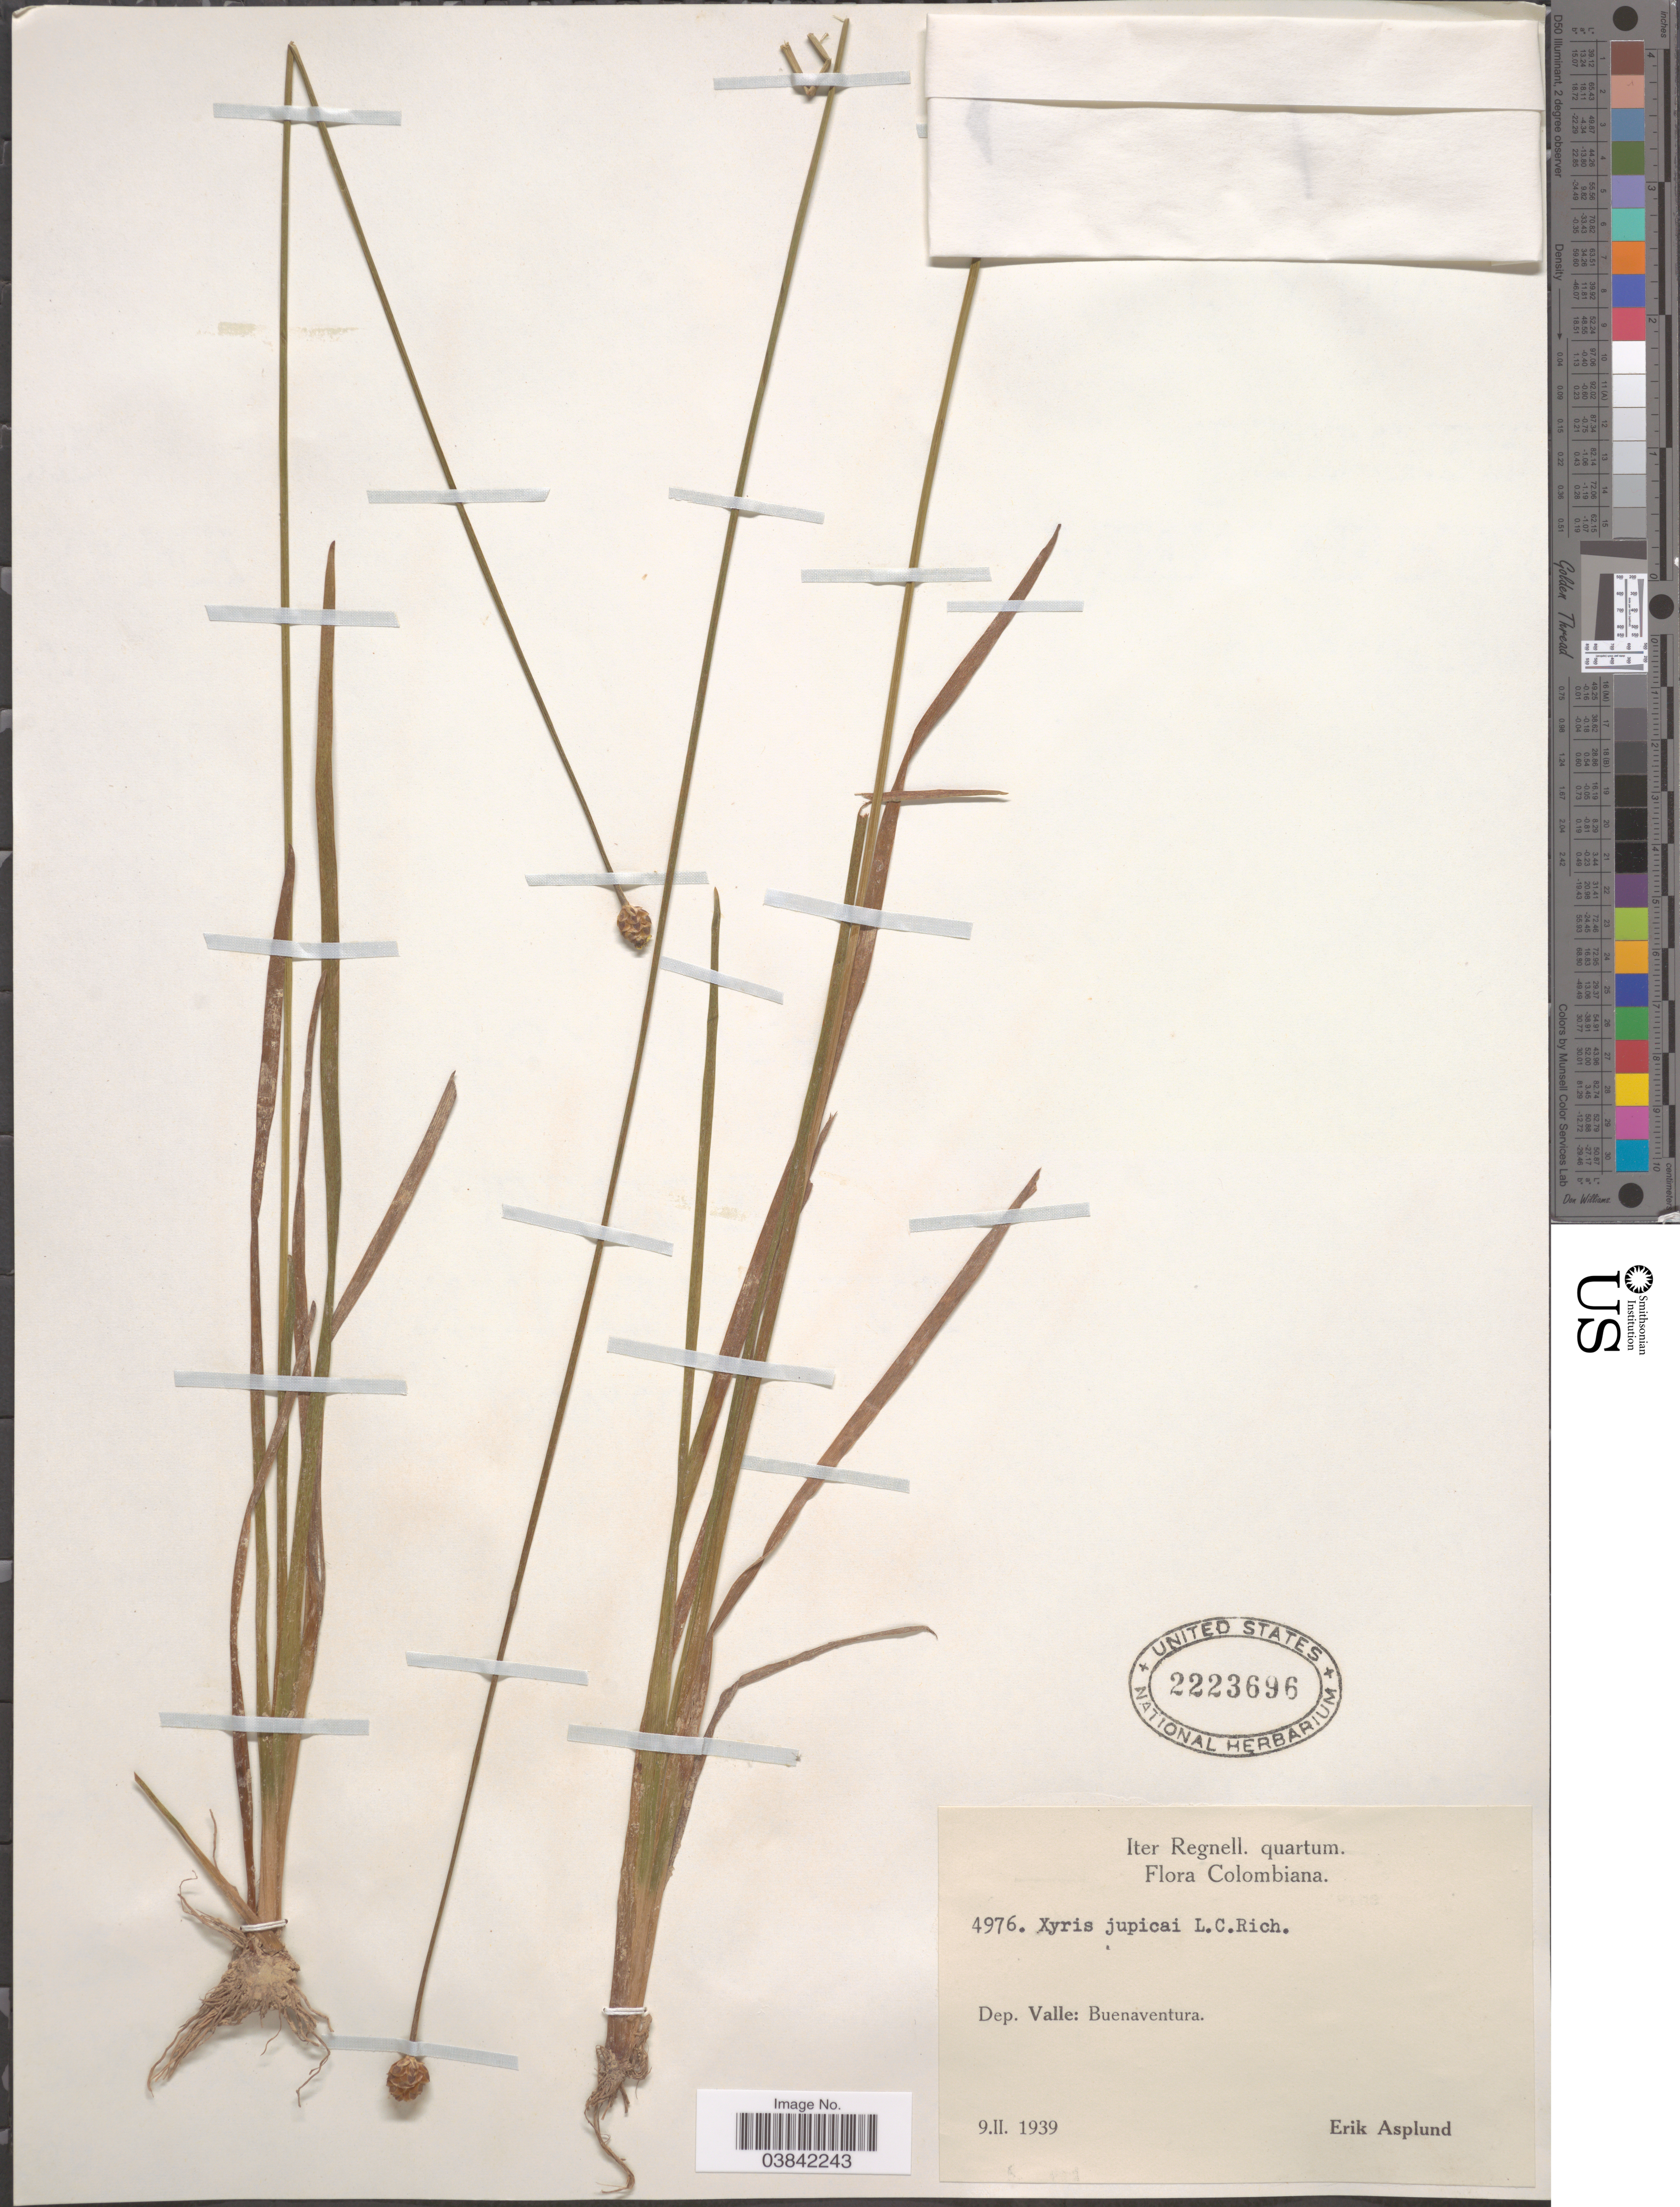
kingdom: Plantae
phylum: Tracheophyta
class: Liliopsida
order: Poales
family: Xyridaceae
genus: Xyris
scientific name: Xyris jupicai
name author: Rich.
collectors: E. Asplund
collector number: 4976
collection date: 1939-02-09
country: Colombia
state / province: Valle del Cauca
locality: Dep. Valle: Buenaventura.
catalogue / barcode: US 2223696